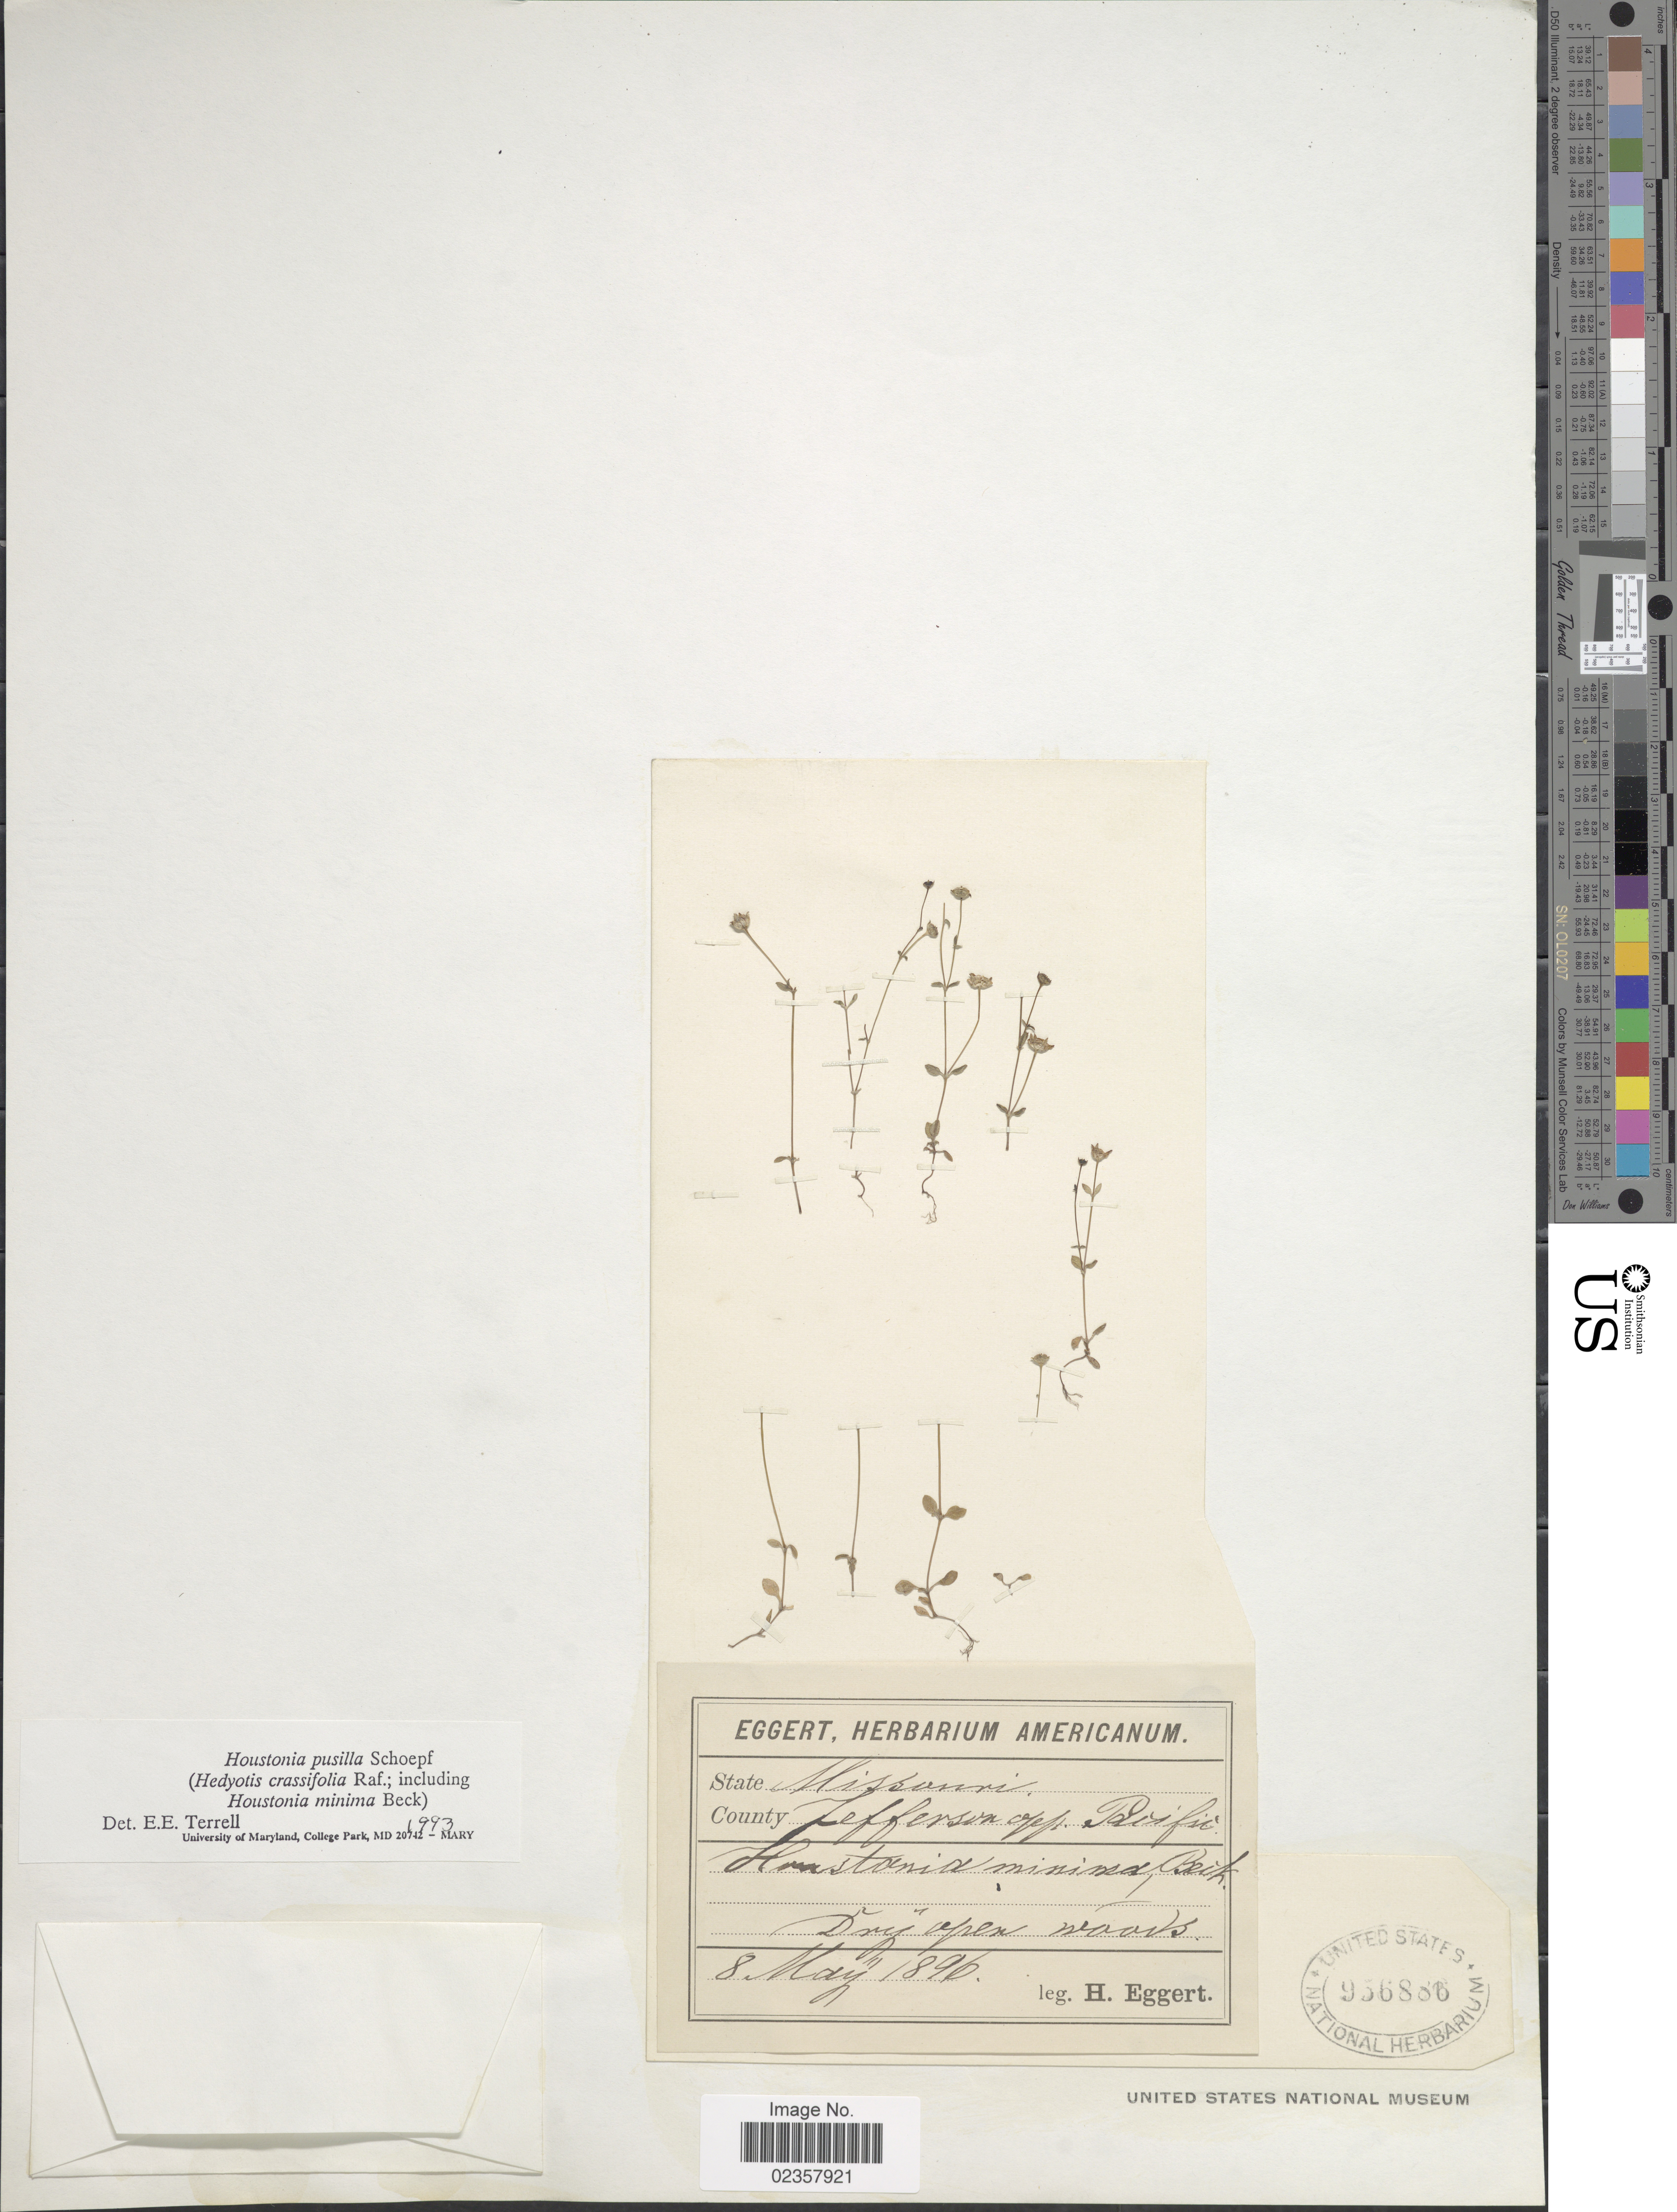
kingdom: Plantae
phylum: Tracheophyta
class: Magnoliopsida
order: Gentianales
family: Rubiaceae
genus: Houstonia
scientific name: Houstonia pusilla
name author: Schoepf.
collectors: H. Eggert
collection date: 1896-05-08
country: United States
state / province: Missouri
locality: Jefferson County opp. Pacific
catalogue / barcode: US 956886